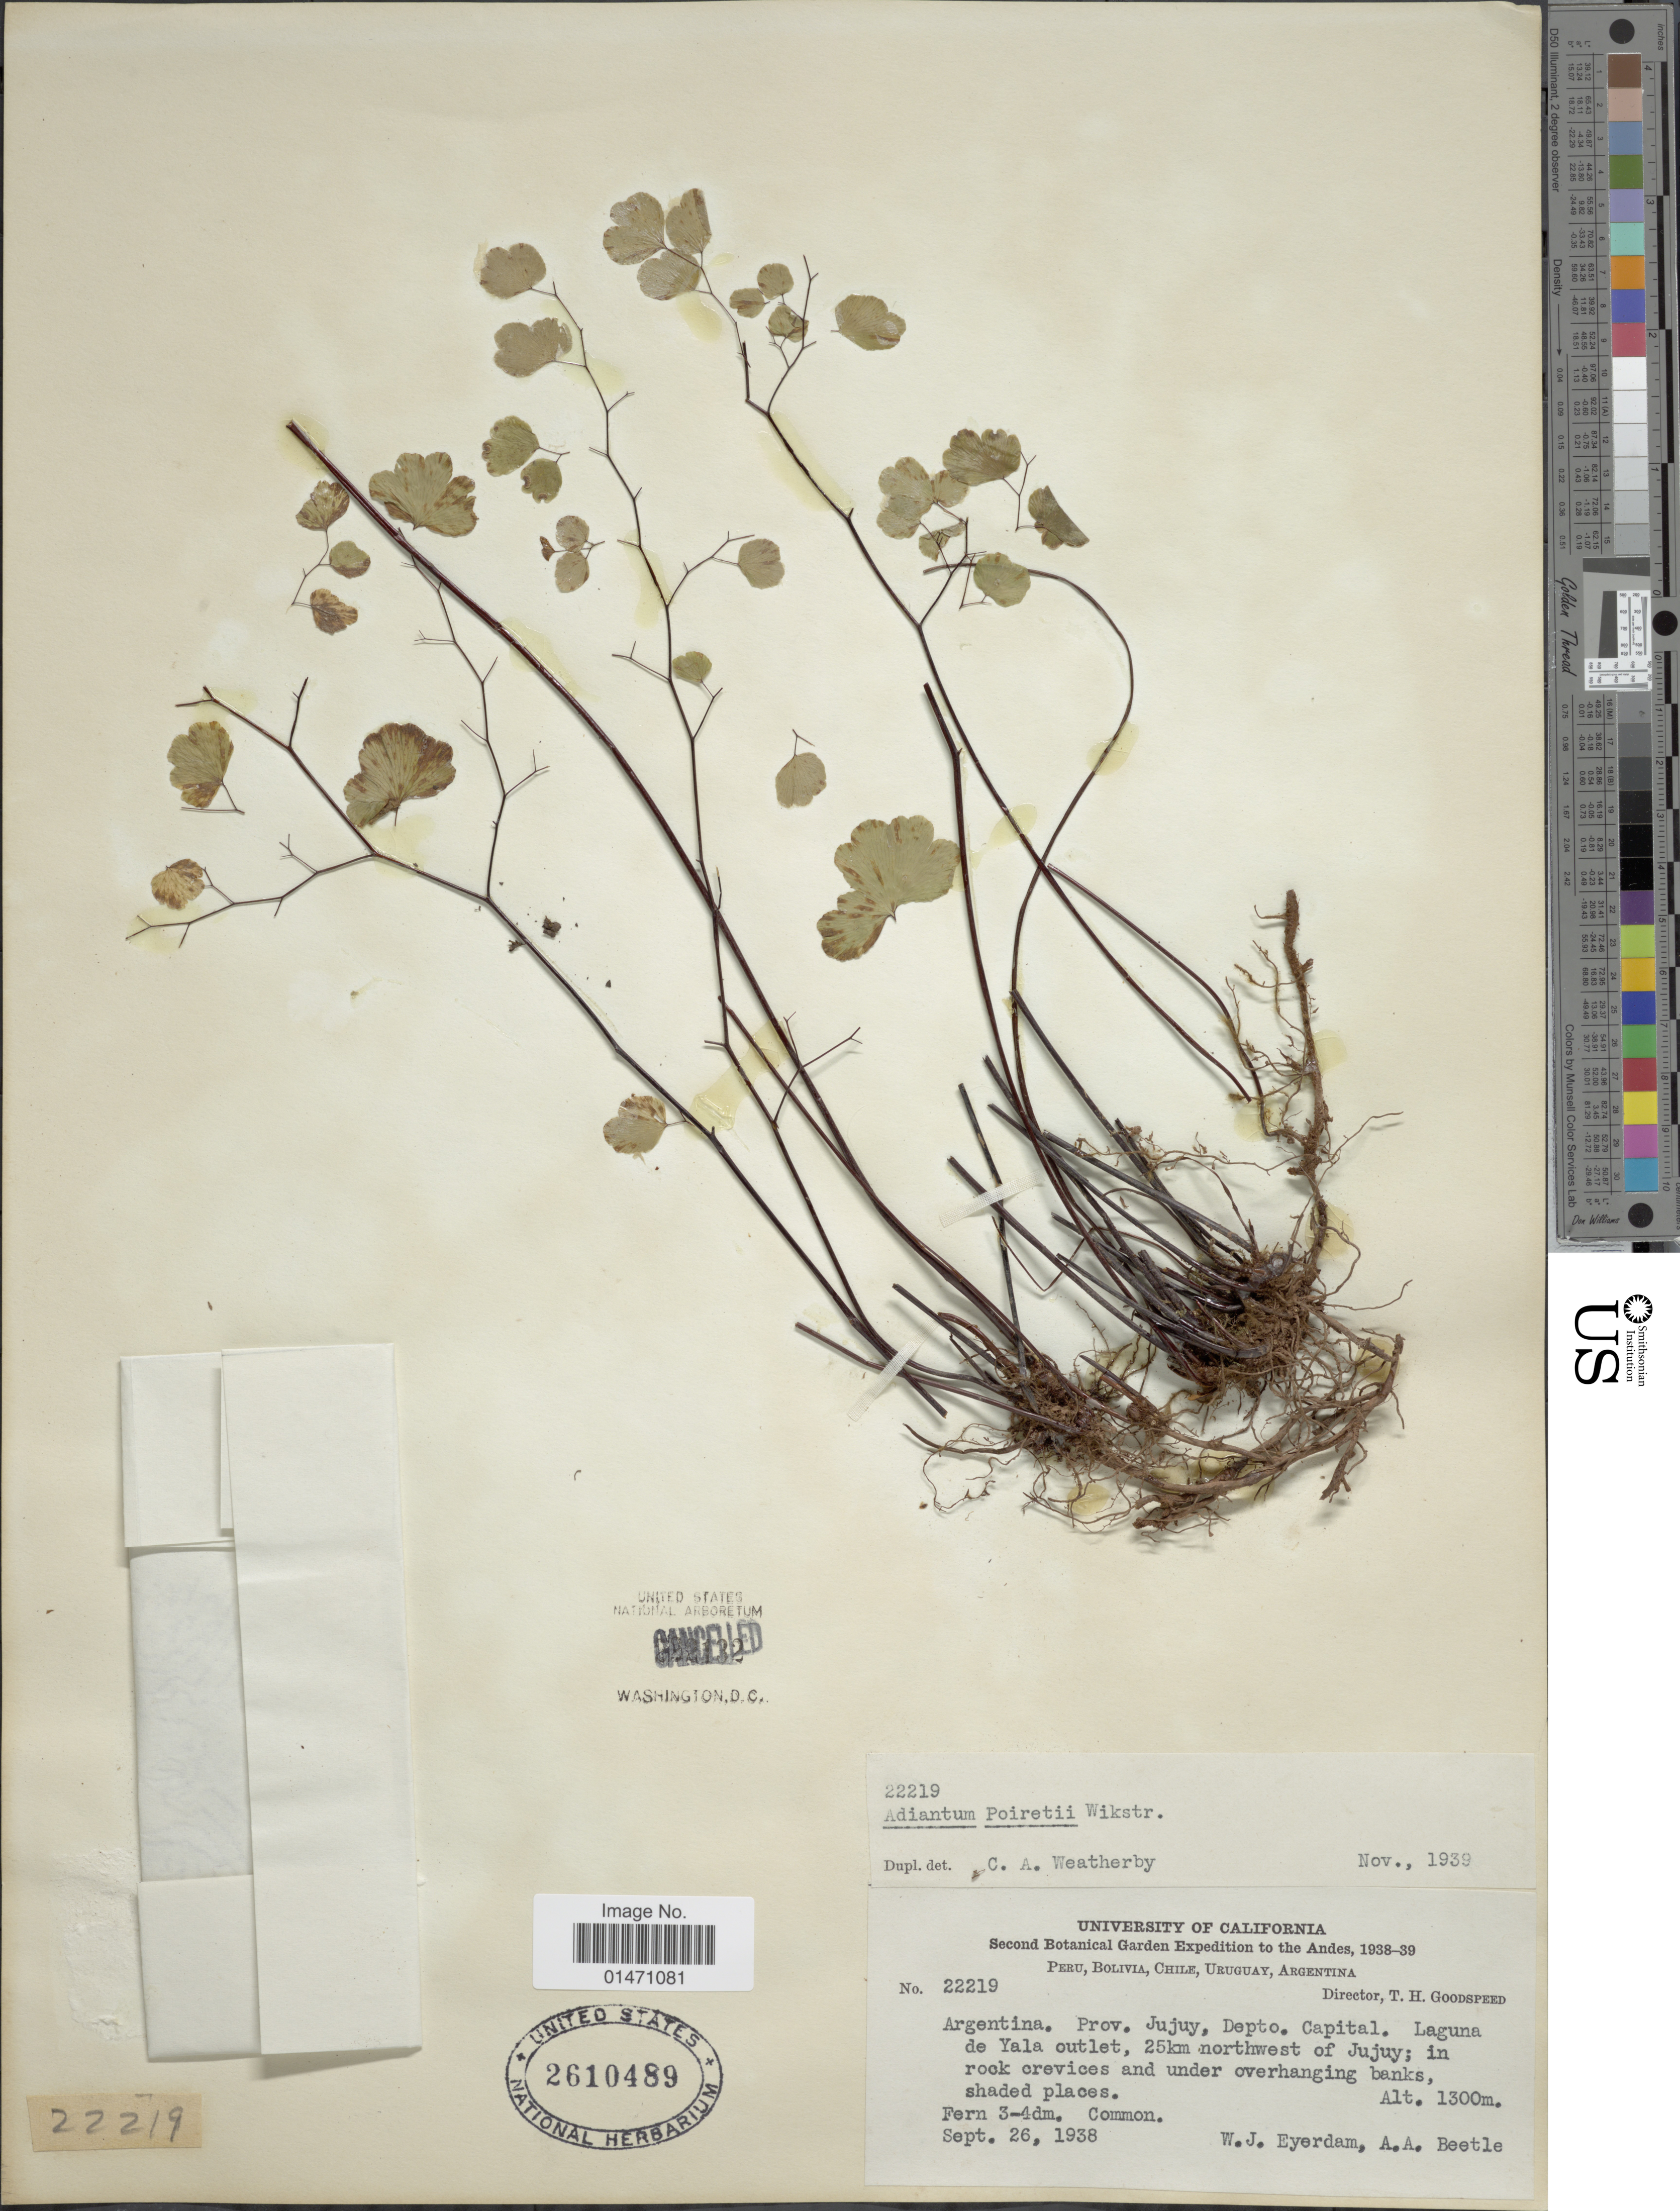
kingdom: Plantae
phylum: Tracheophyta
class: Polypodiopsida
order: Polypodiales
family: Pteridaceae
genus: Adiantum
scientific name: Adiantum poiretii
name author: Wikstr.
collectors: W. J. Eyerdam & A. A. Beetle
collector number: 22219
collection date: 1938-09-26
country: Argentina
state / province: Jujuy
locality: Argentina, prov. Jujuy, Depto. Capital, Laguna de Yala outlet, 25km northwest of Jujuy; in rock crevices and under overhanging banks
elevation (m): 1300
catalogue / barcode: US 2610489